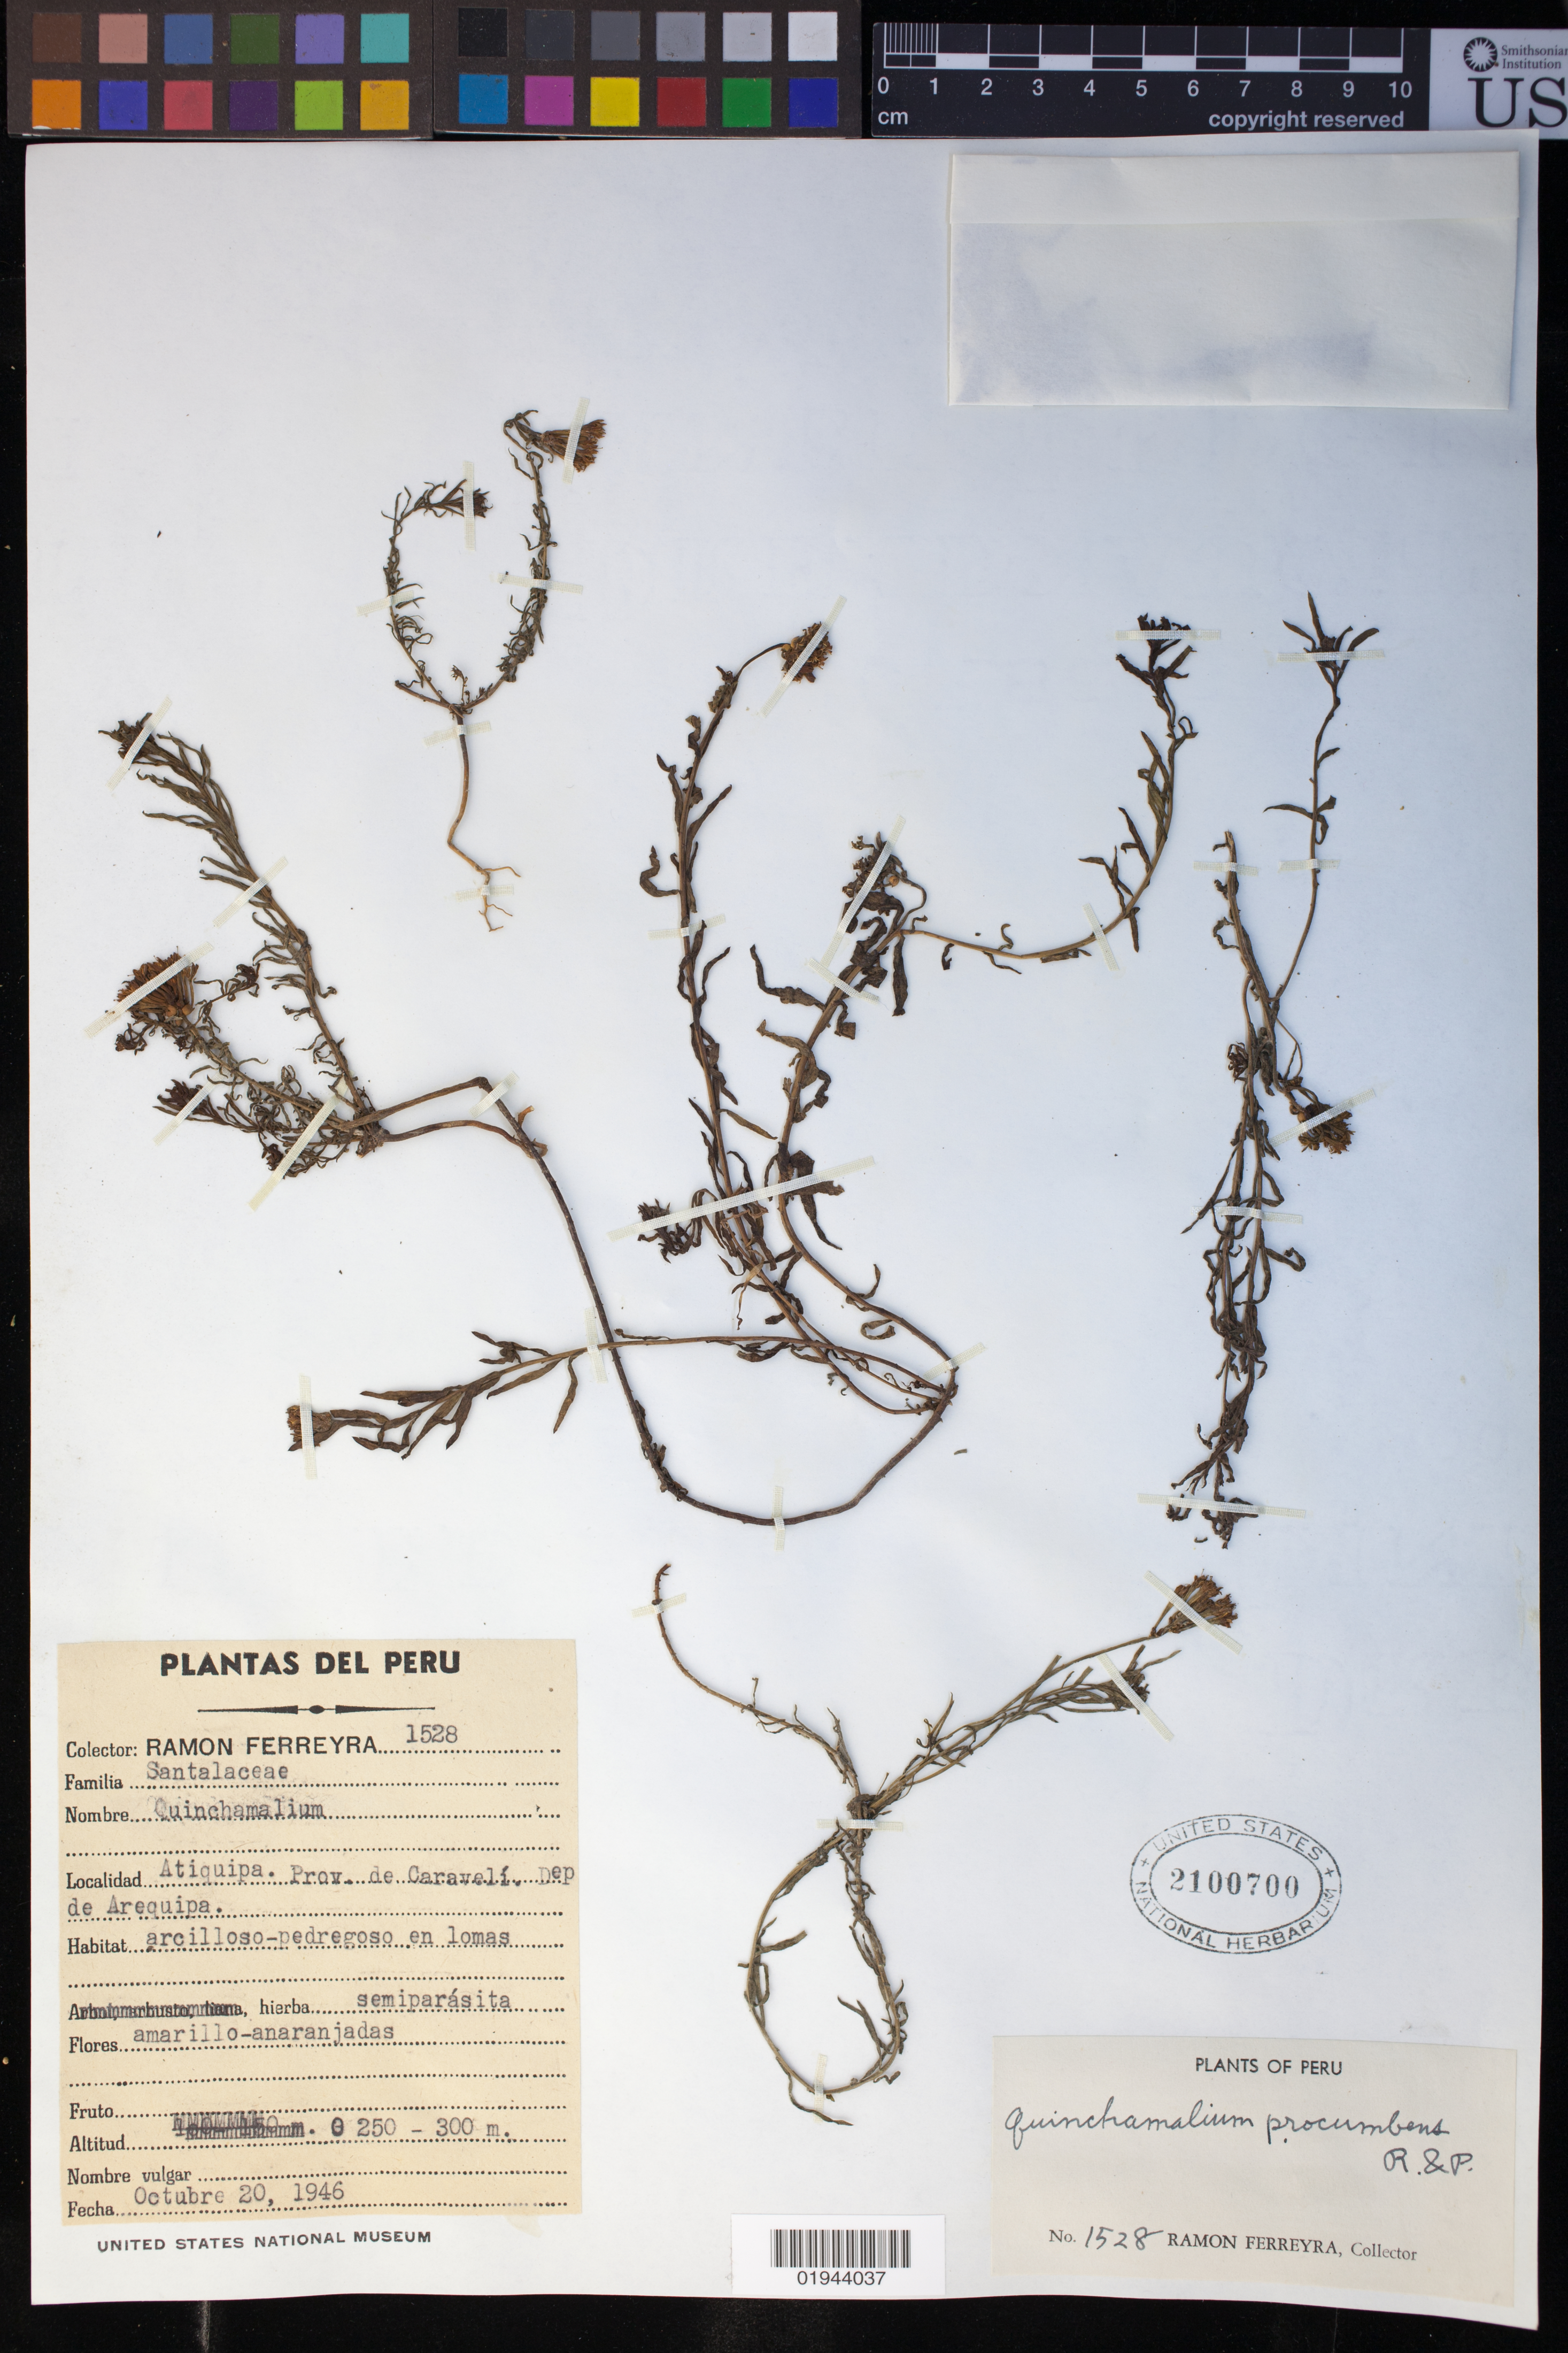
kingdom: Plantae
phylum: Tracheophyta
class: Magnoliopsida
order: Santalales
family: Schoepfiaceae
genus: Quinchamalium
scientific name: Quinchamalium procumbens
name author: Ruiz & Pav.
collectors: R. A. Ferreyra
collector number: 1528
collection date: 1946-10-20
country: Peru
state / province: Arequipa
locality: Atiquipa. Prov. de CaravelÃ­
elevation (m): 250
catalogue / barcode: US 2100700